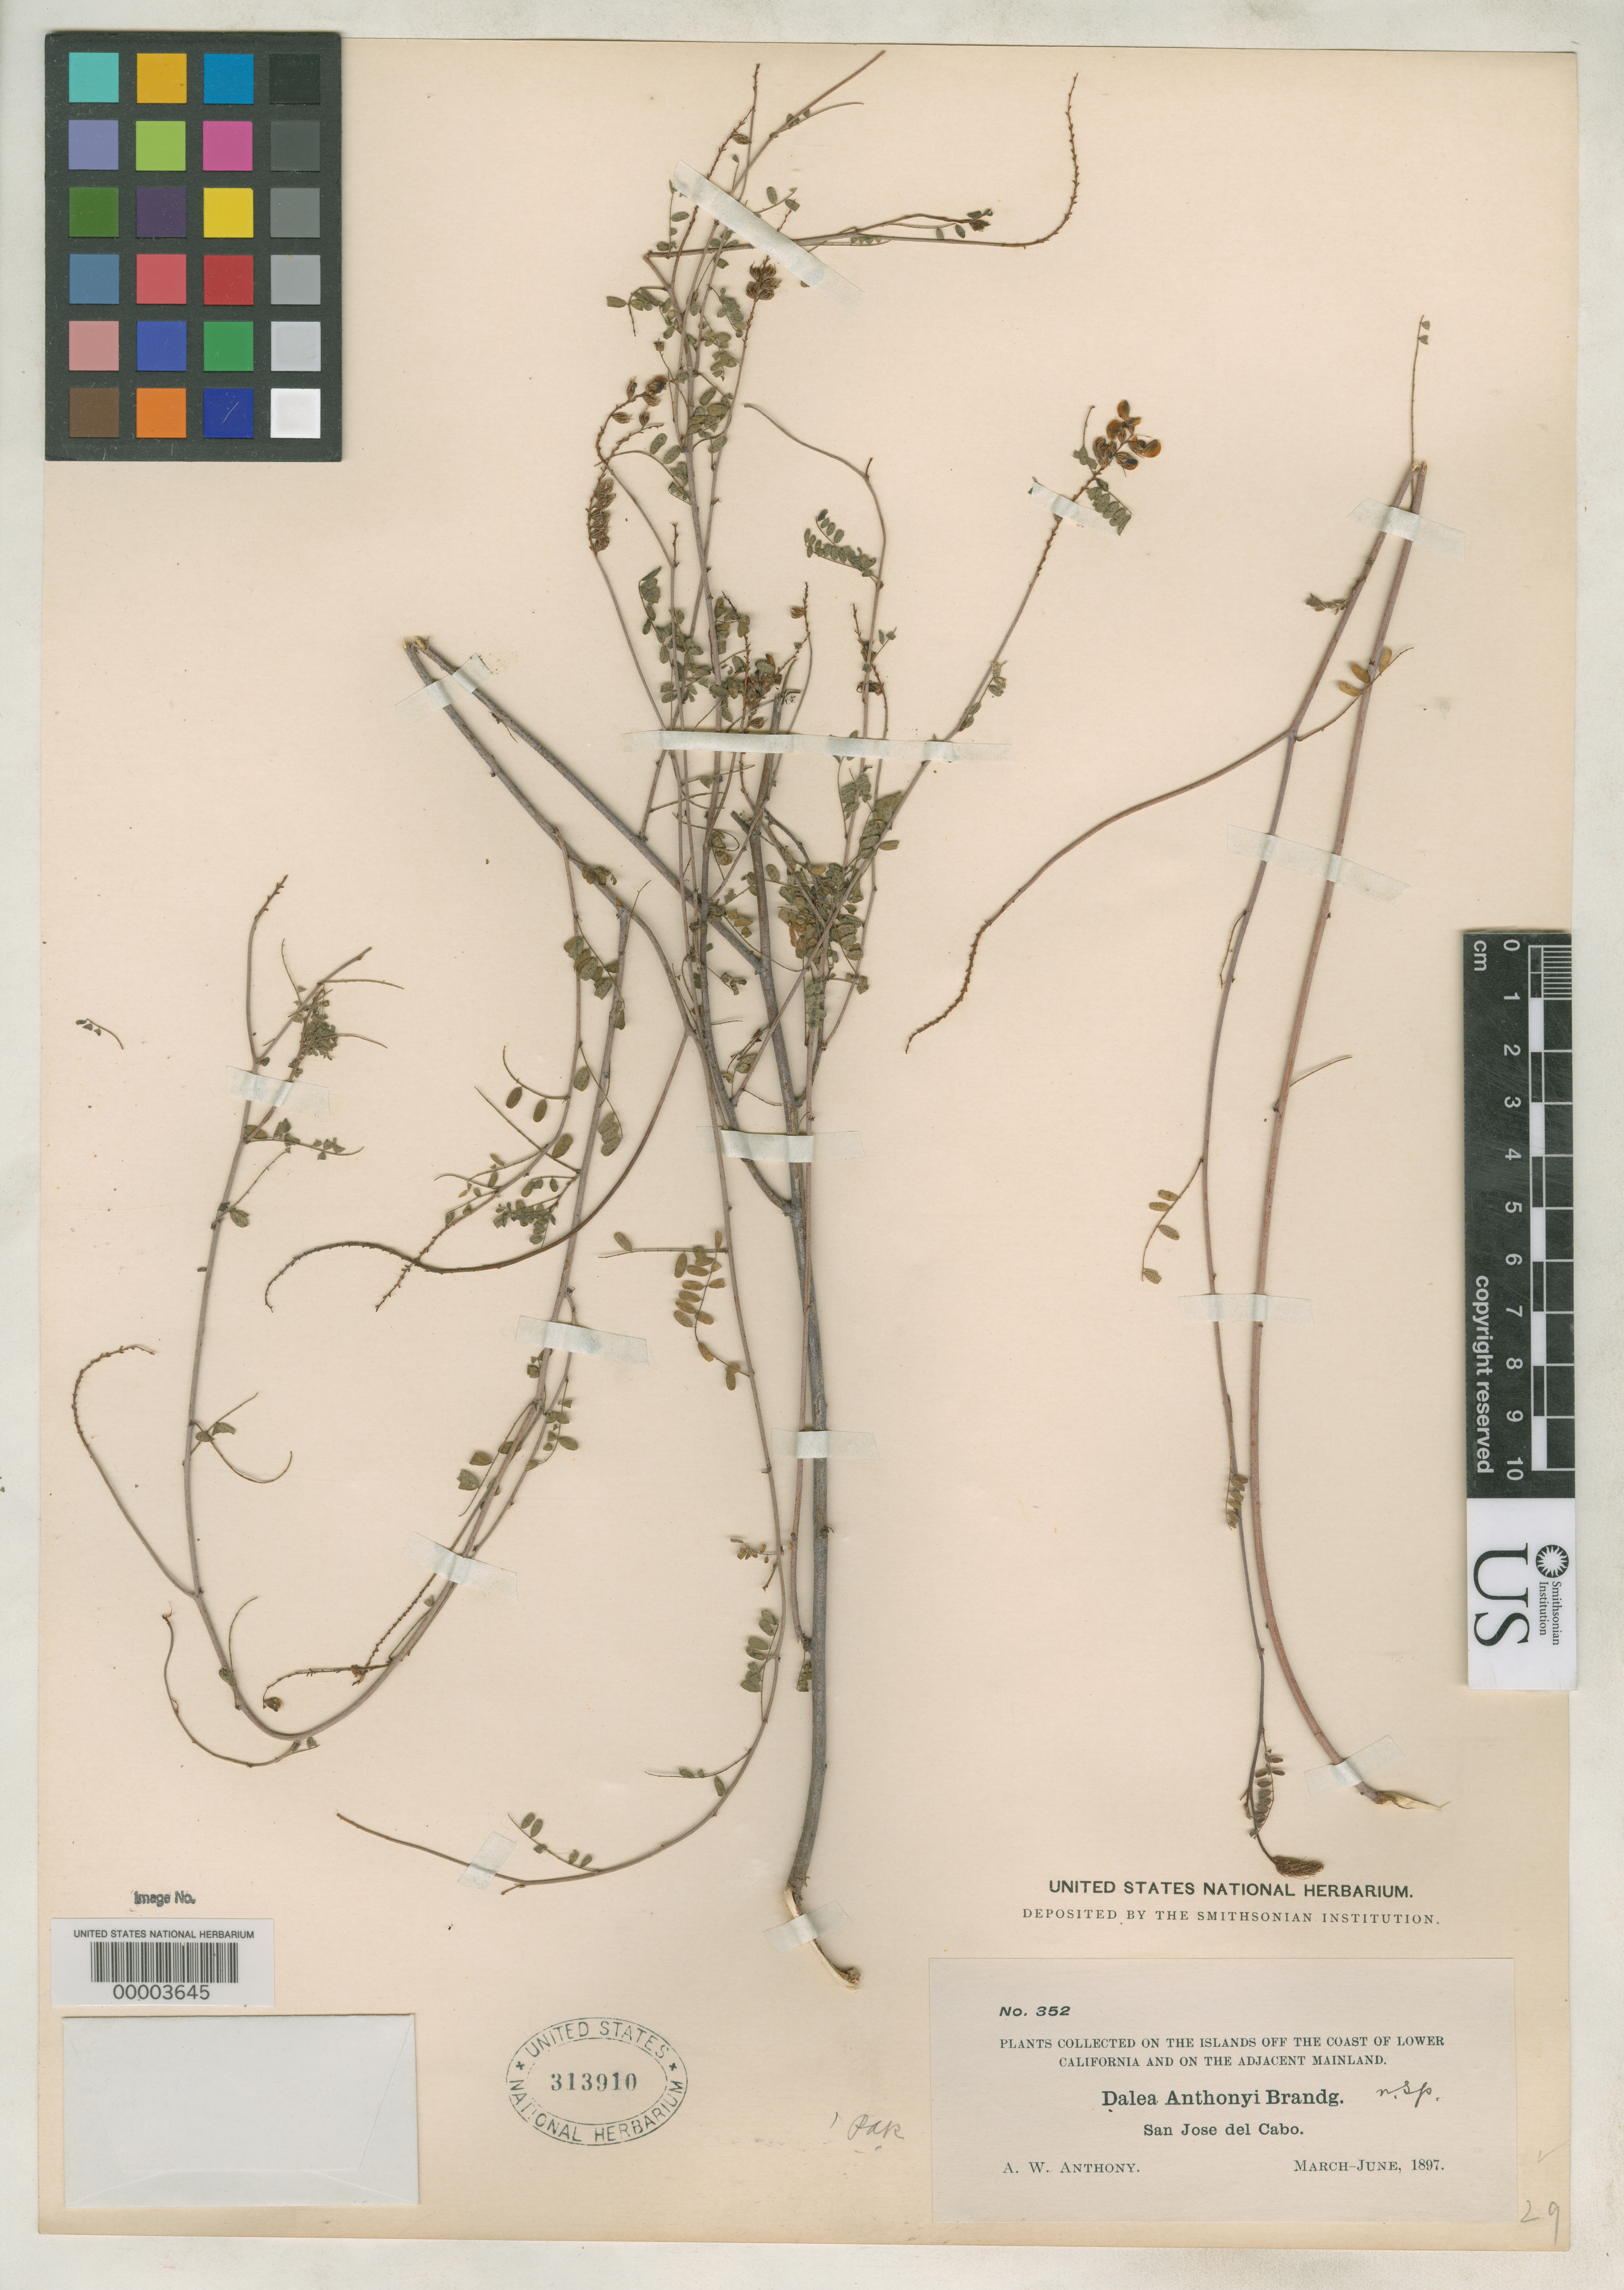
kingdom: Plantae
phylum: Tracheophyta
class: Magnoliopsida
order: Fabales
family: Fabaceae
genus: Dalea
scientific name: Dalea anthonyi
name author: Brandegee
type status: Isotype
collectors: A. W. Anthony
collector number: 352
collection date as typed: Mar 1897 to -- Jun 1897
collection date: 1897-03/1897-06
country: Mexico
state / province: Baja California Sur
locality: San José del Cabo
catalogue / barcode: US 313910